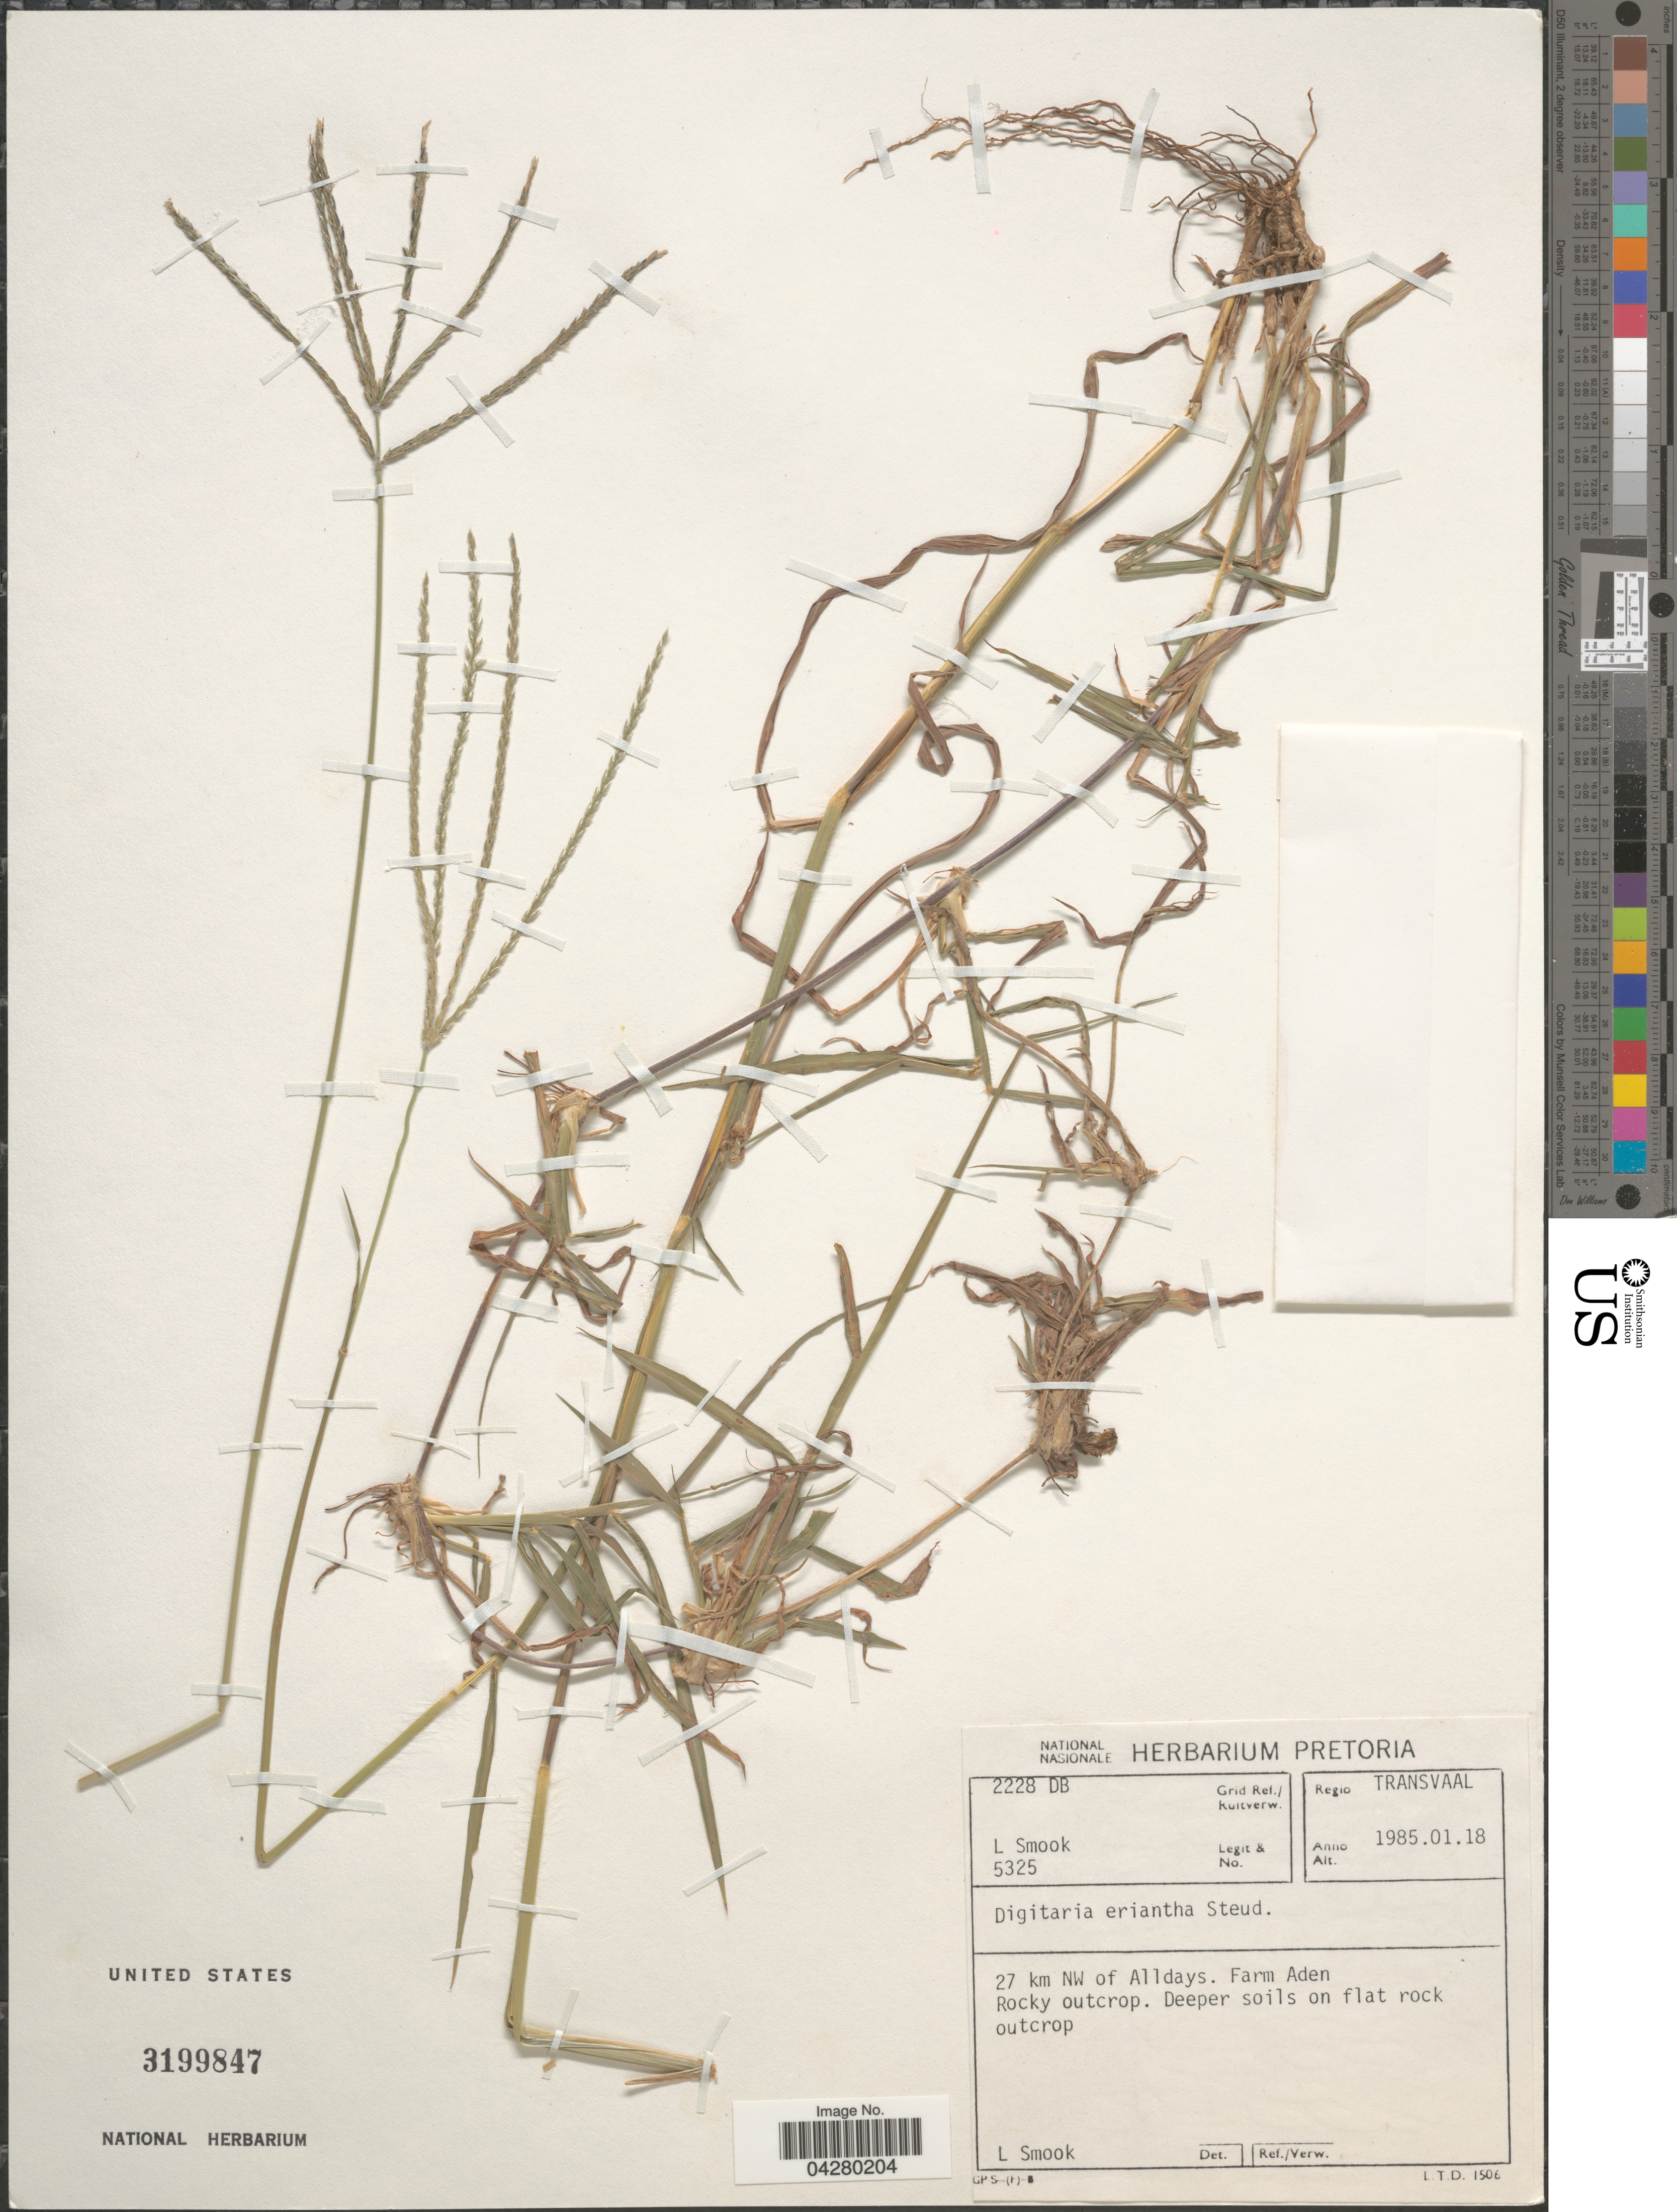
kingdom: Plantae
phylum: Tracheophyta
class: Liliopsida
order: Poales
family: Poaceae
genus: Digitaria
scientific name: Digitaria eriantha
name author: Steud.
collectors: L. Smook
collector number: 5325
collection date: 1985-01-19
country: South Africa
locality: Regio Transvaal. 2228 DB Grid Ref. 27 km NW of Alldays. Farm Aden.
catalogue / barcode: US 3199847